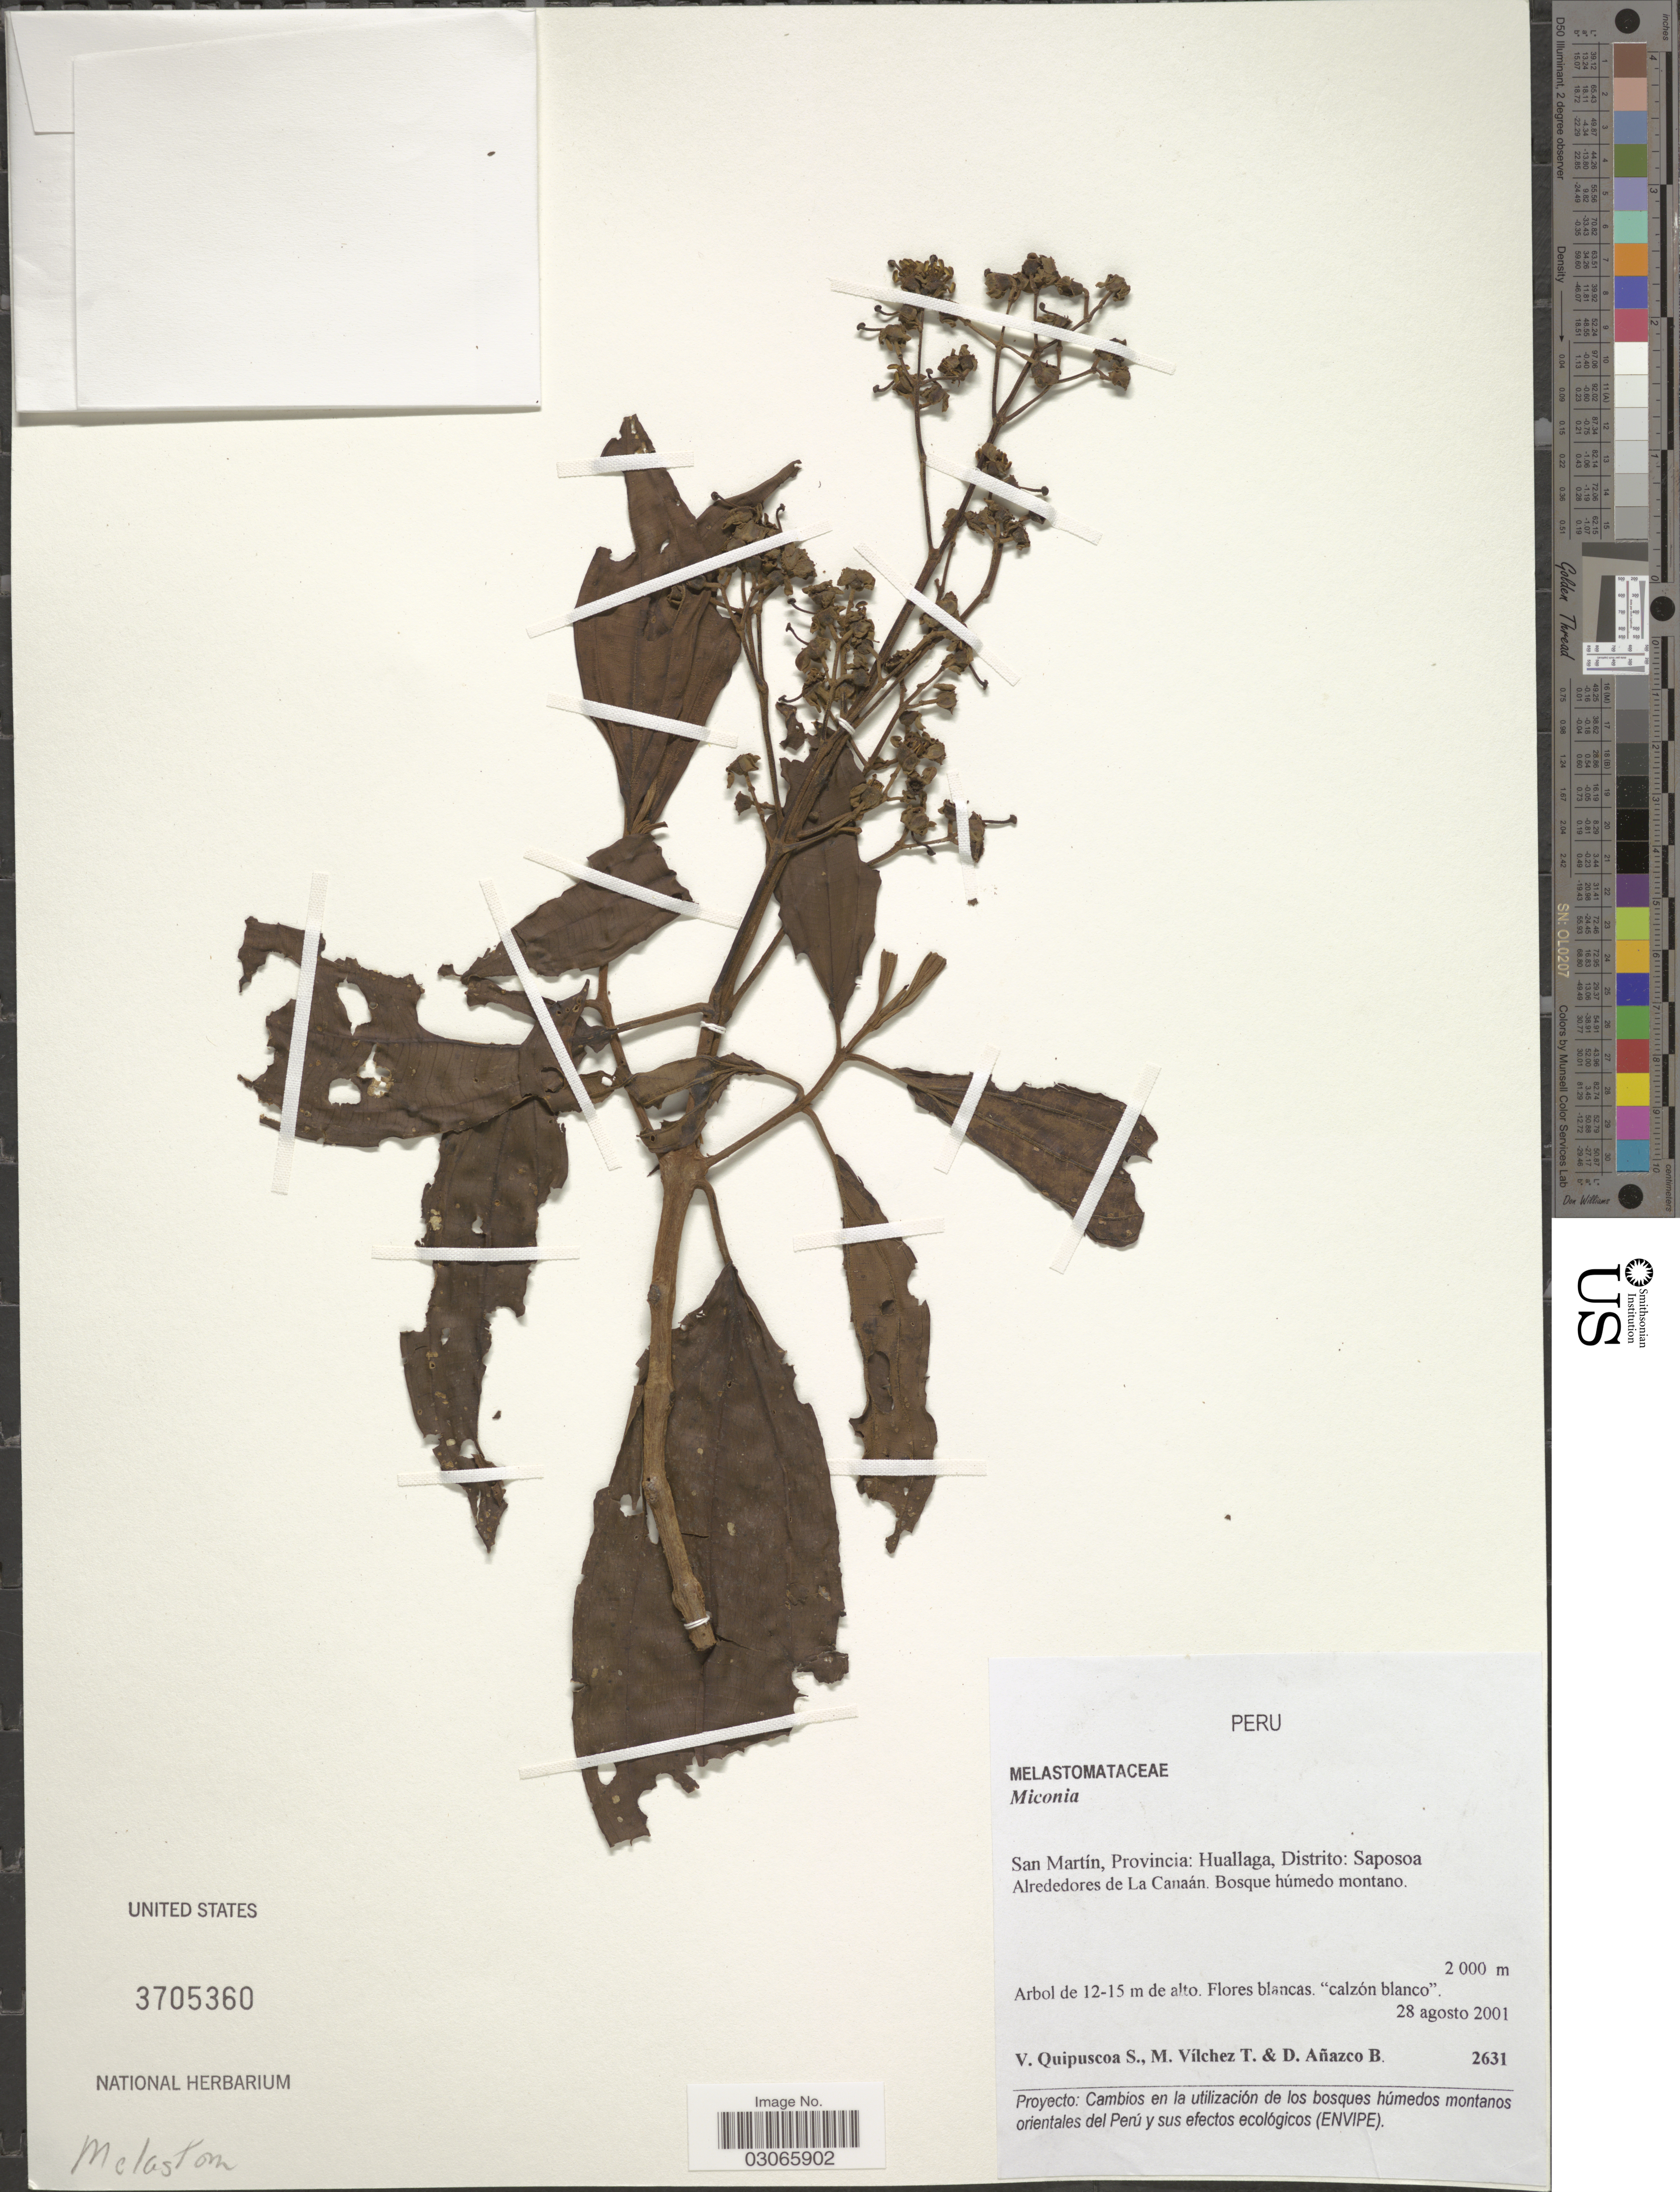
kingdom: Plantae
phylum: Tracheophyta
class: Magnoliopsida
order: Myrtales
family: Melastomataceae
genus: Miconia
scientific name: Miconia sp.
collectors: V. Quipuscoa S., M. Vilchez T. & D. Añazco B.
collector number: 2631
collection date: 2001-08-28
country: Peru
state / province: San Martín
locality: Provincia: Huallaga, Distrito: Saposoa. Alrededores de La Canaán.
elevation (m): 2000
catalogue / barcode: US 3705360